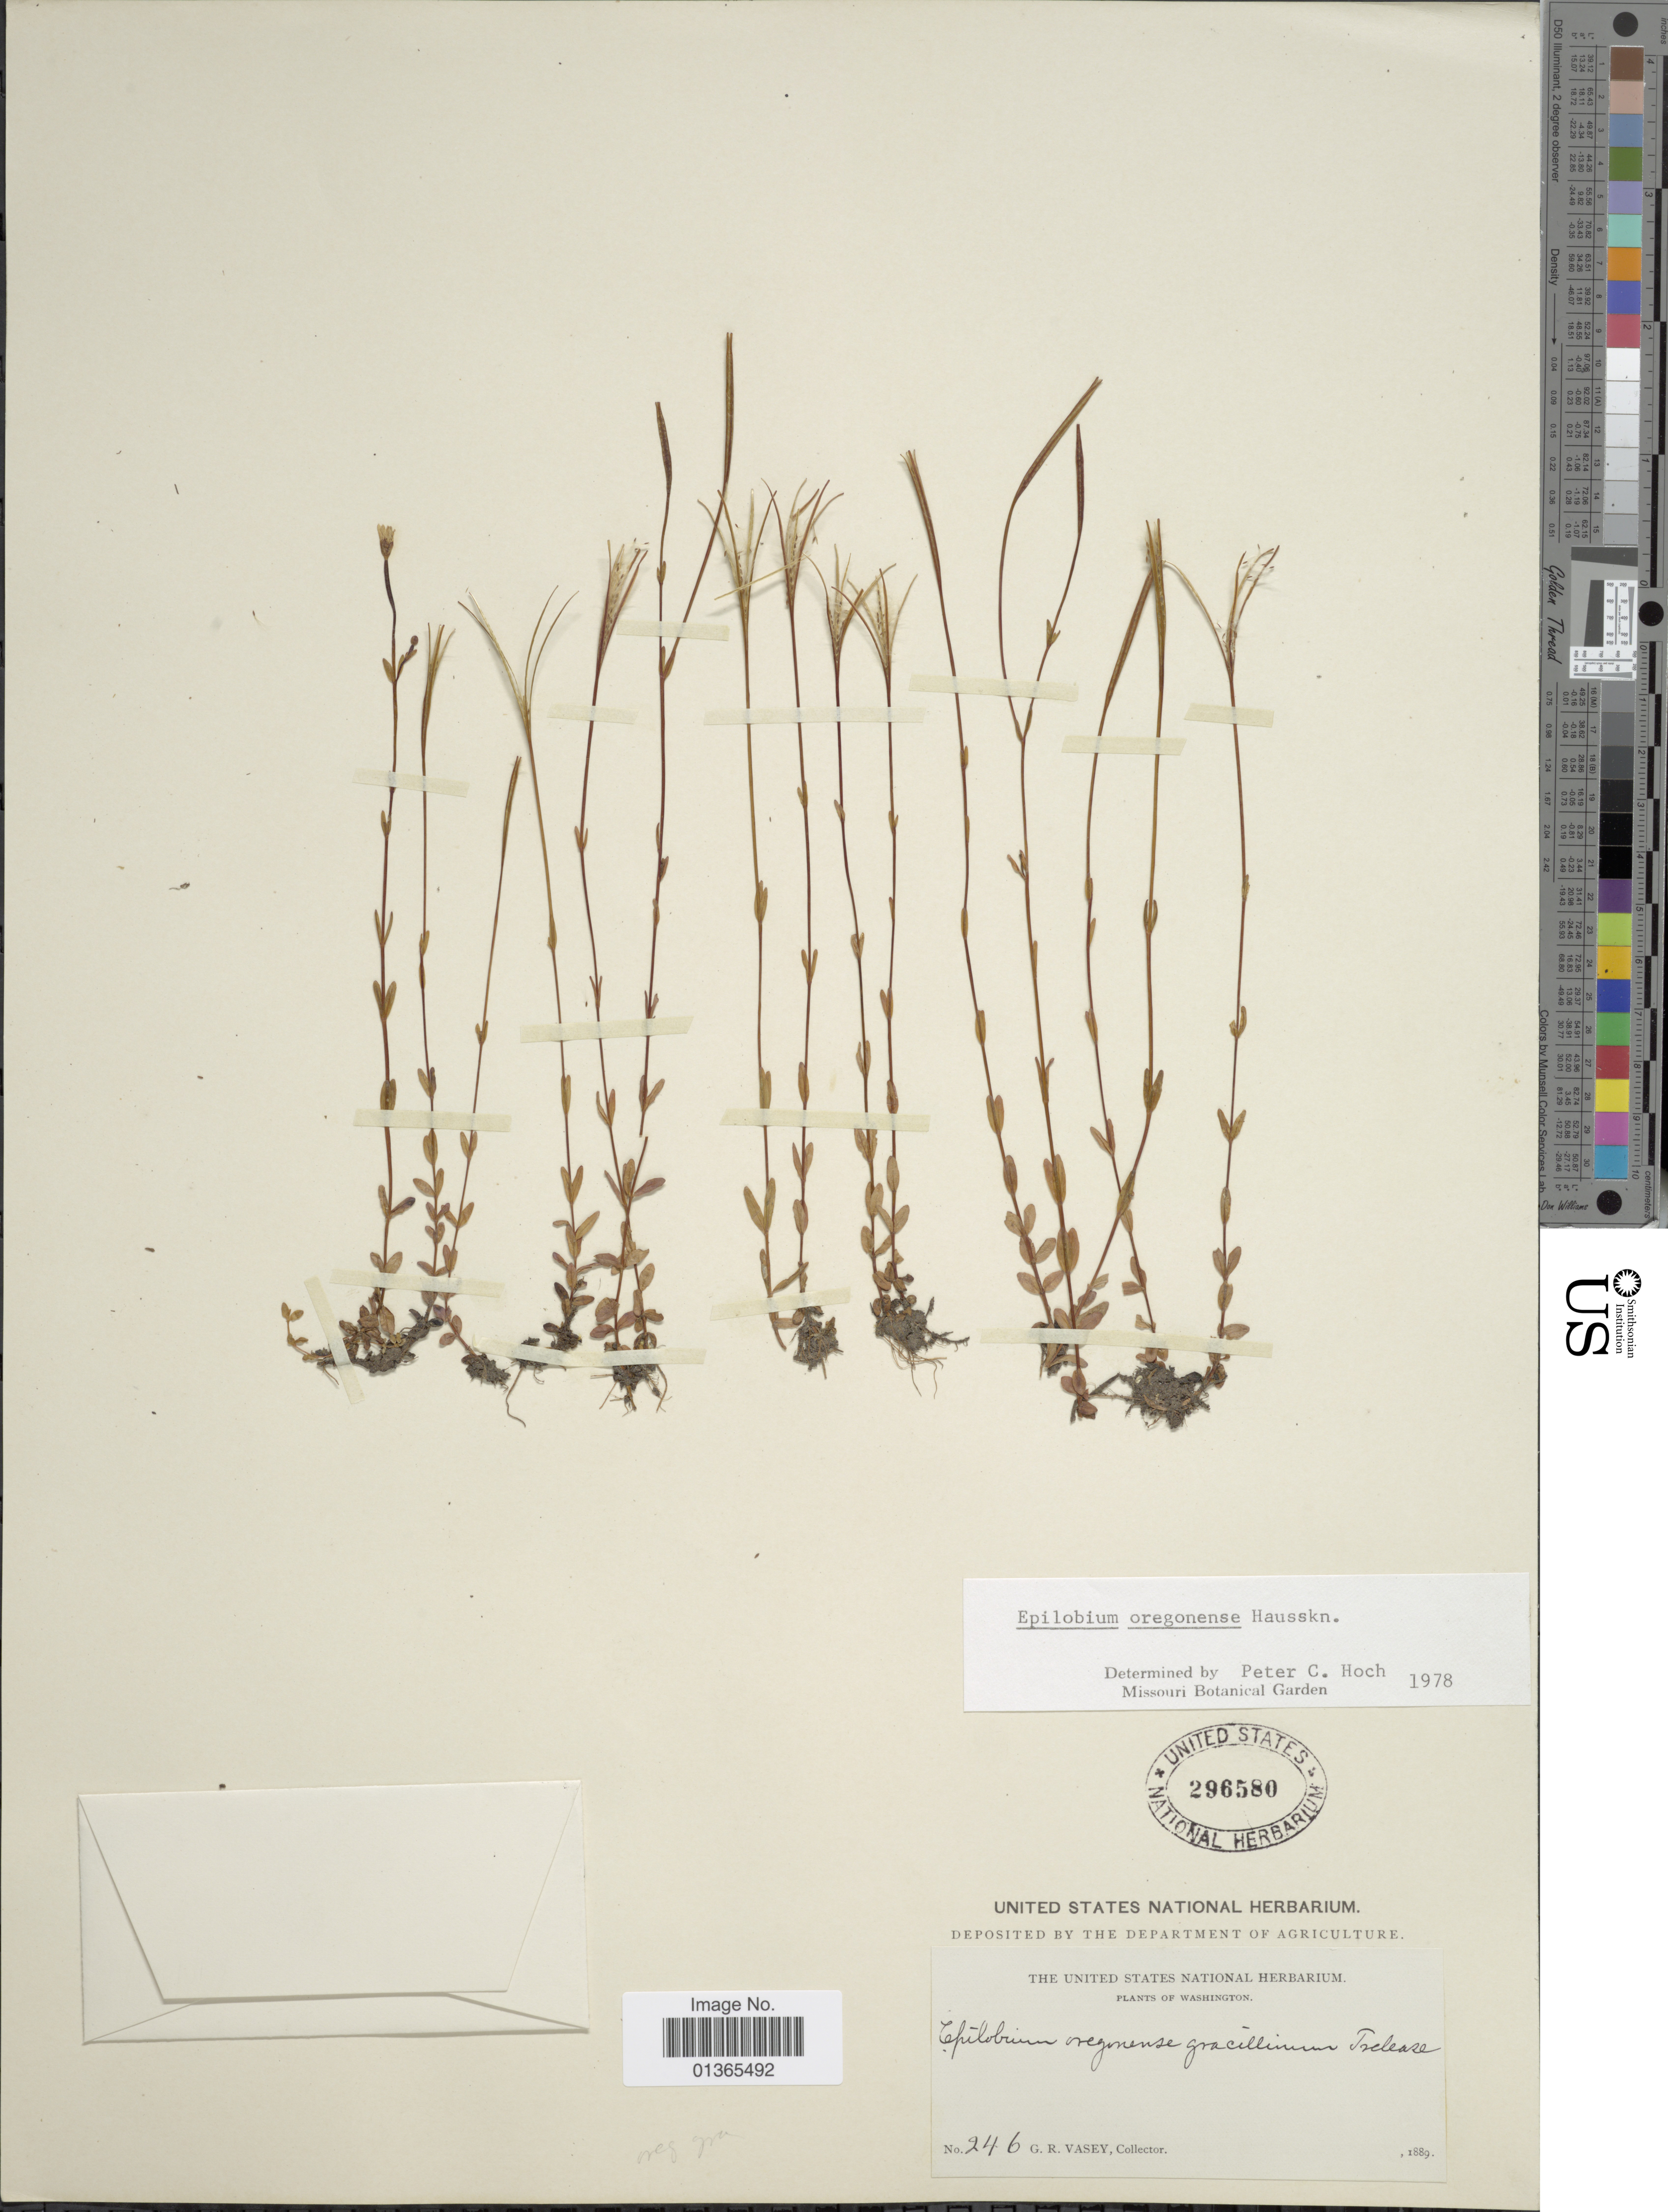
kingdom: Plantae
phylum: Tracheophyta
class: Magnoliopsida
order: Myrtales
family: Onagraceae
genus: Epilobium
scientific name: Epilobium oregonense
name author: Hausskn.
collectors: G. R. Vasey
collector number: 246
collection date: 1889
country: United States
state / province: Washington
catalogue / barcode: US 296580